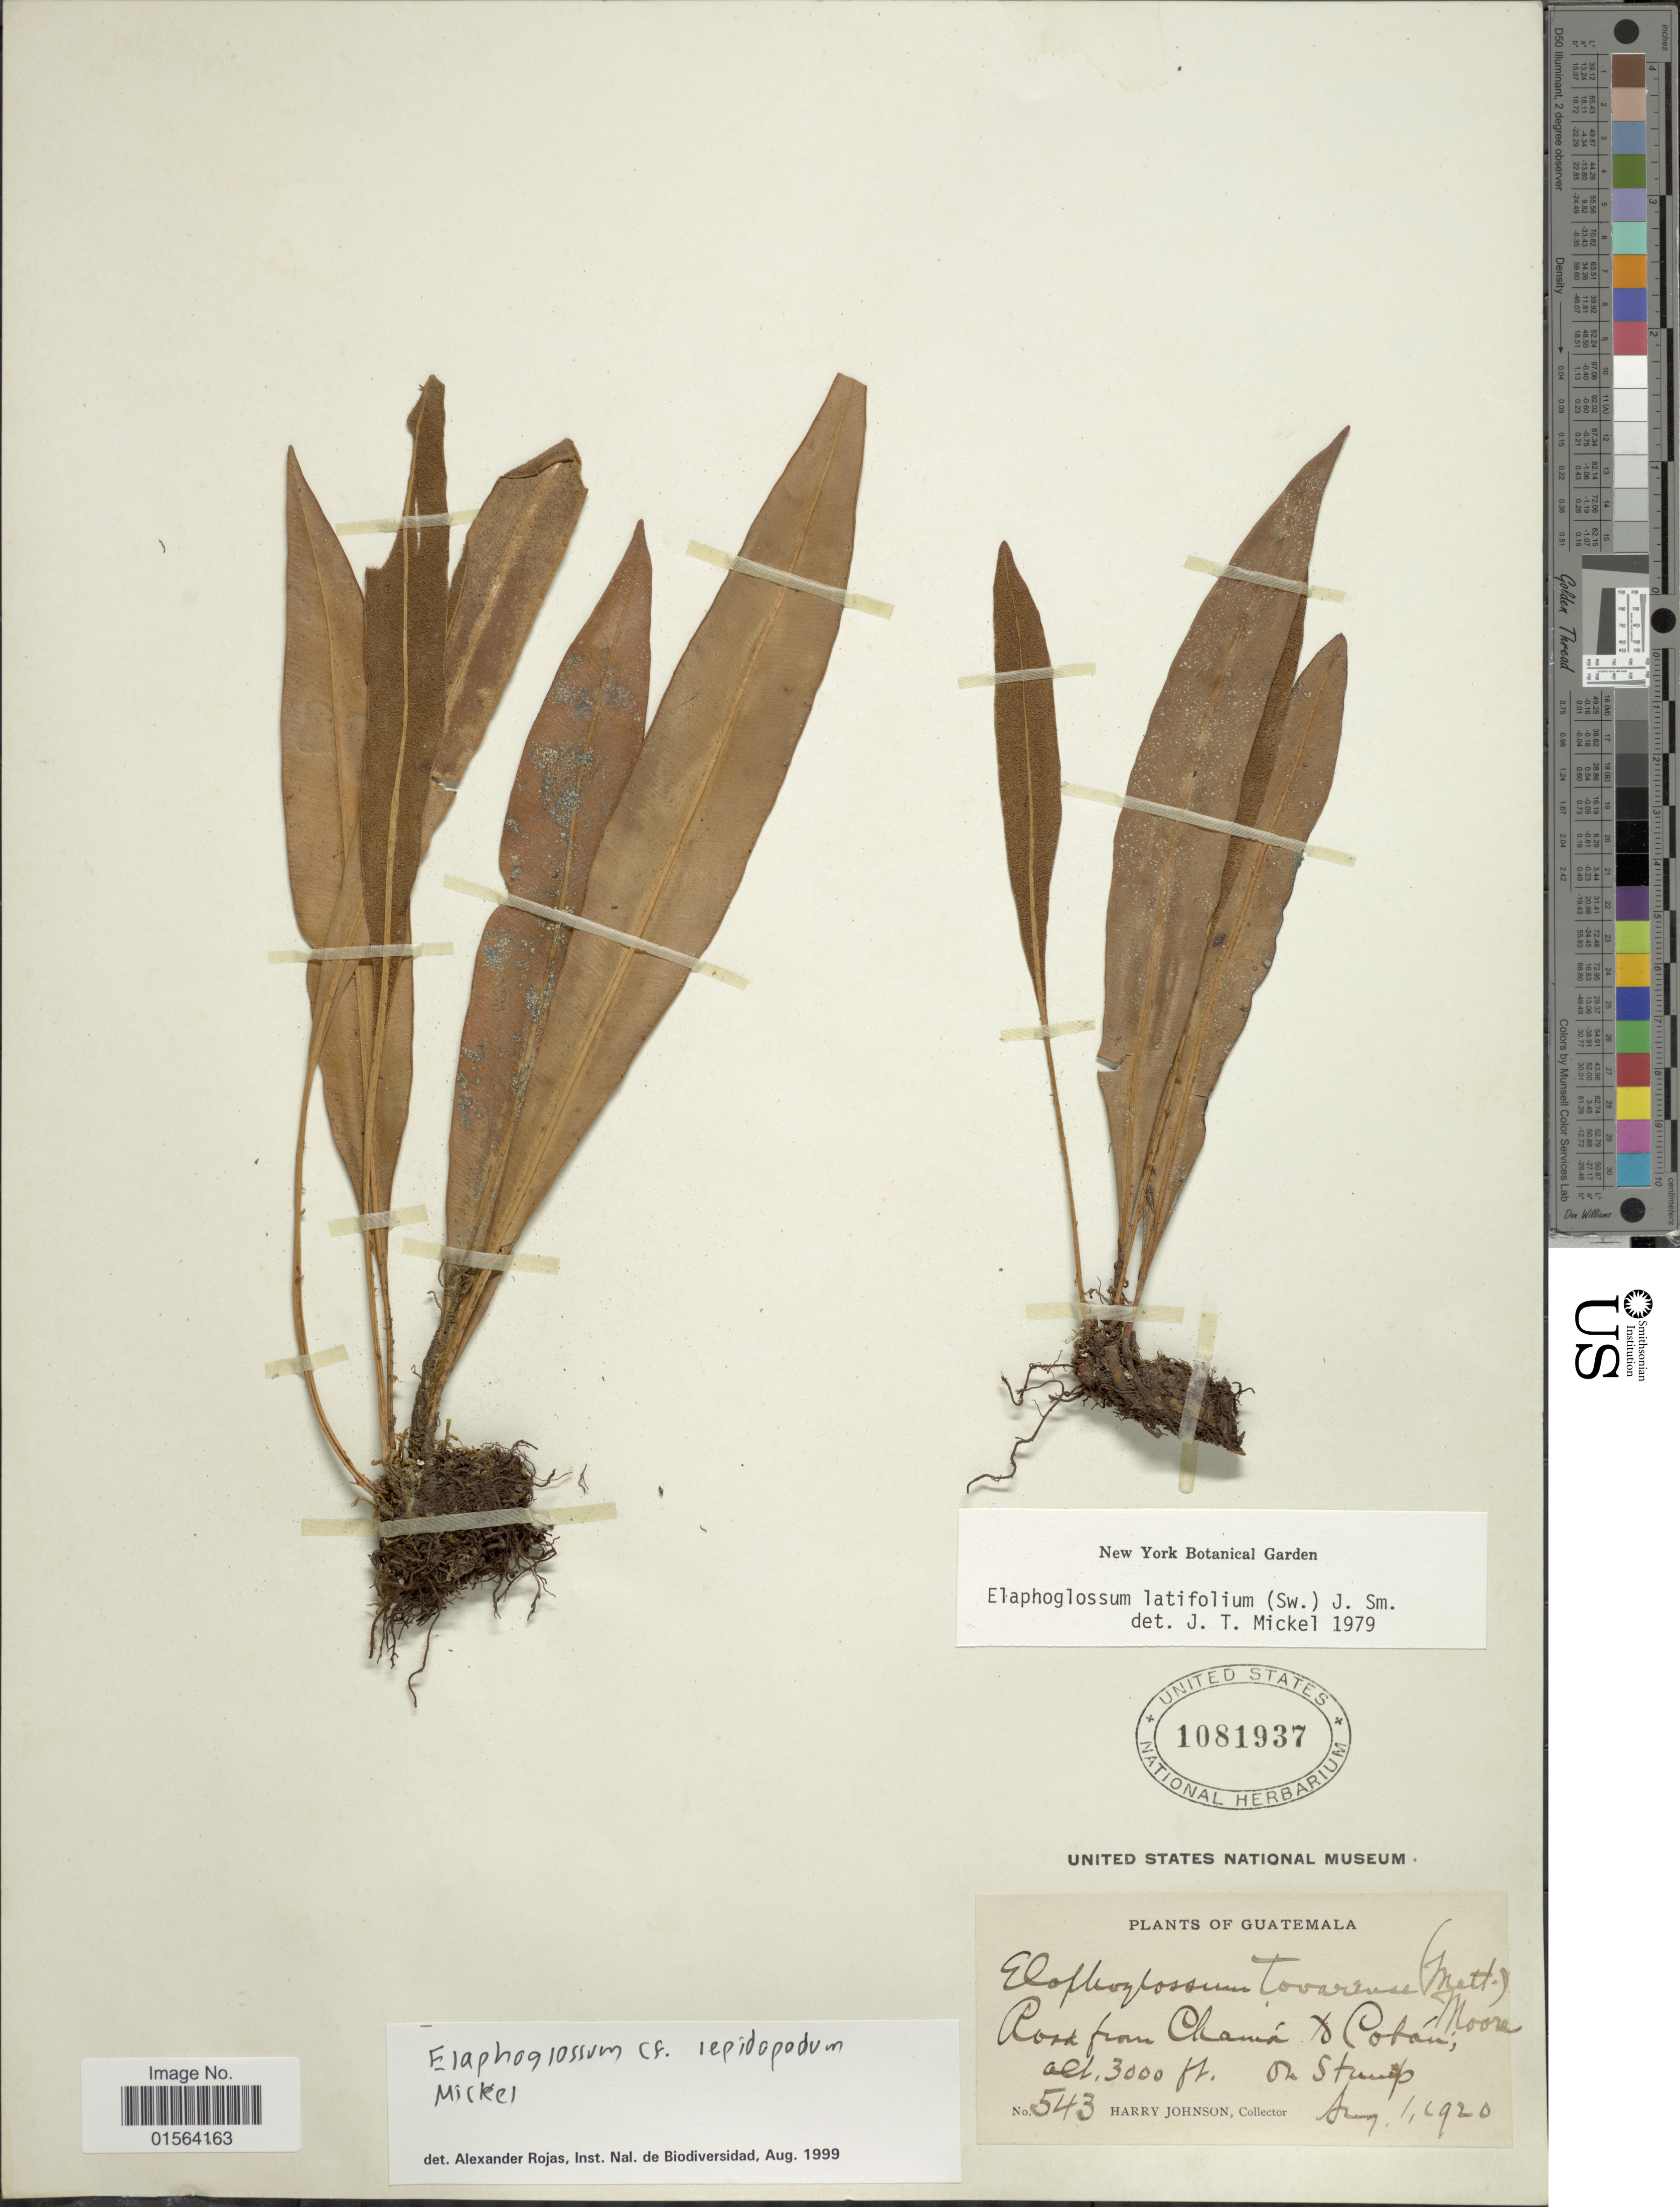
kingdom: Plantae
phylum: Tracheophyta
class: Polypodiopsida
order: Polypodiales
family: Dryopteridaceae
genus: Elaphoglossum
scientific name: Elaphoglossum latifolium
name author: (Sw.) J. Sm.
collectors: H. Johnson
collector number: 543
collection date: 1920-08-01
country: Guatemala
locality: Road from Chamai to Coban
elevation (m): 914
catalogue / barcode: US 1081937